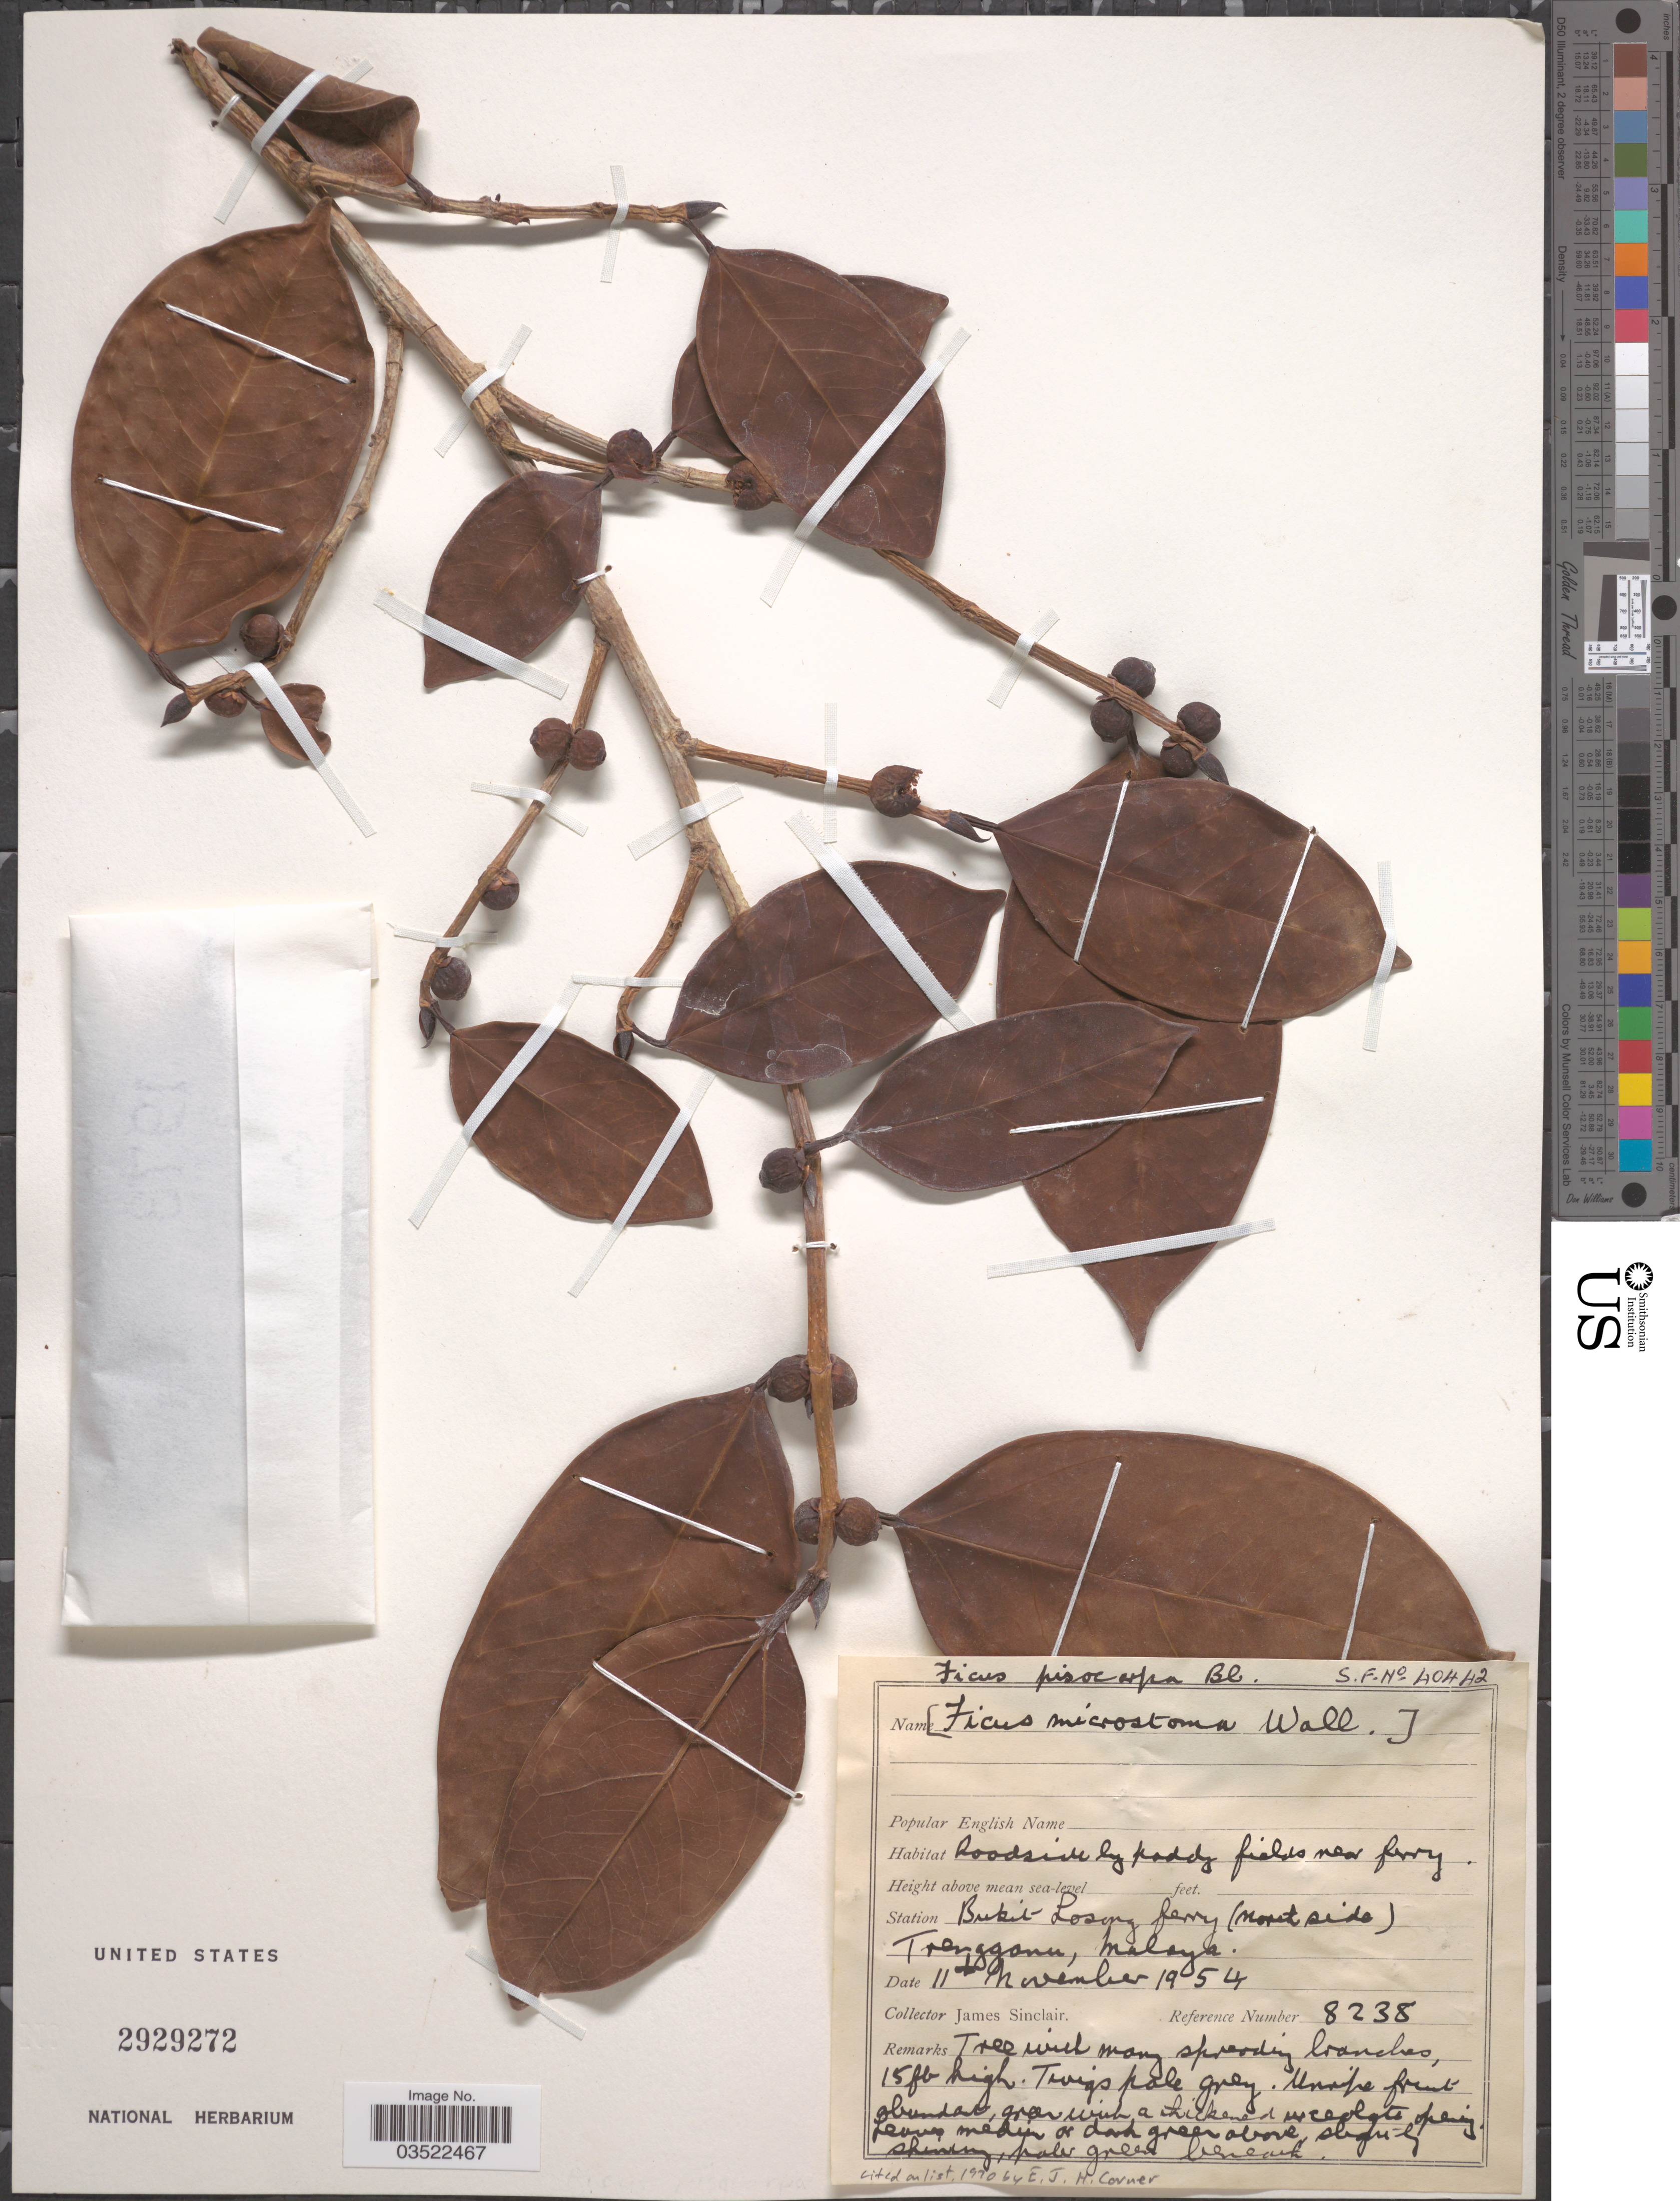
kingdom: Plantae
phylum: Tracheophyta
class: Magnoliopsida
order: Rosales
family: Moraceae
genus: Ficus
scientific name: Ficus pisocarpa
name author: Blume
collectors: J. Sinclair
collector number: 8238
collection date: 1954-11-11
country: Malaysia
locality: Station Bukit Loseng ferry (north side) Trengganu, Malaya.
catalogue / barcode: US 2929272